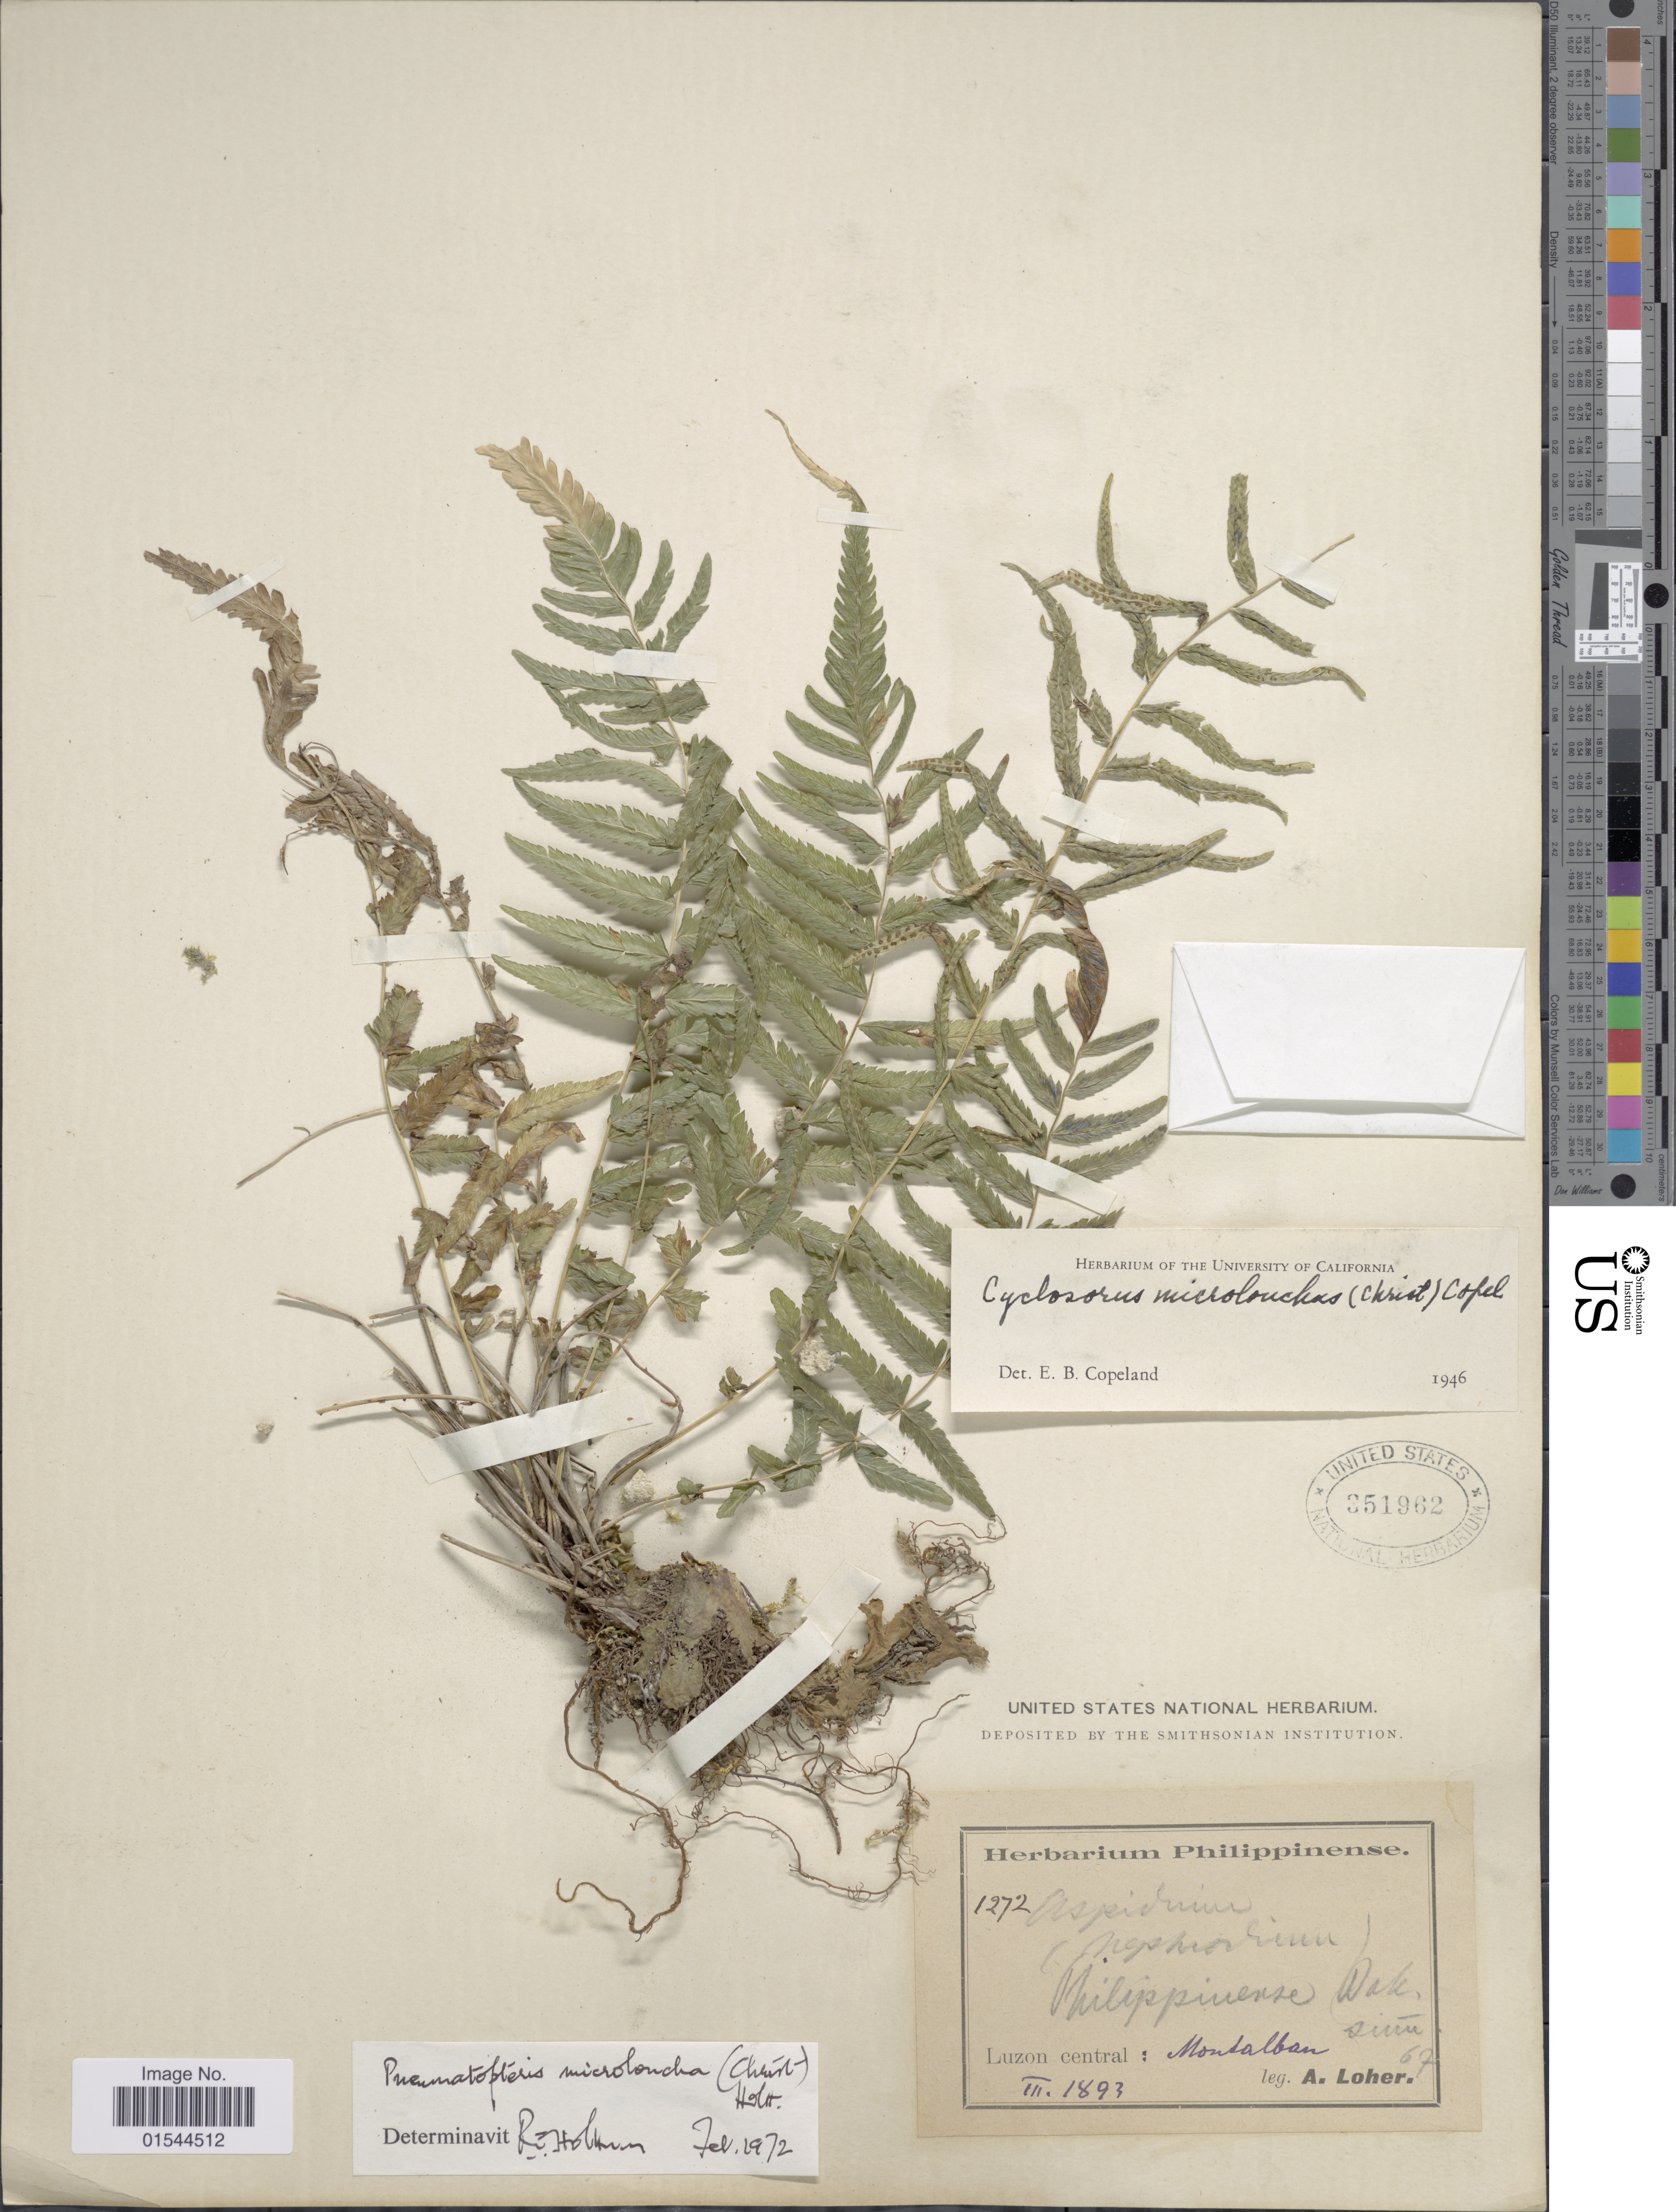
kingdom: Plantae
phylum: Tracheophyta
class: Polypodiopsida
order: Polypodiales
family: Thelypteridaceae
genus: Pneumatopteris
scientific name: Pneumatopteris microloncha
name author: (Christ) Holttum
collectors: A. Loher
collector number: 1272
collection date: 1893-03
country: Philippines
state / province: Central Luzon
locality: Luzon Central: Montalban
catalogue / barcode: US 351962